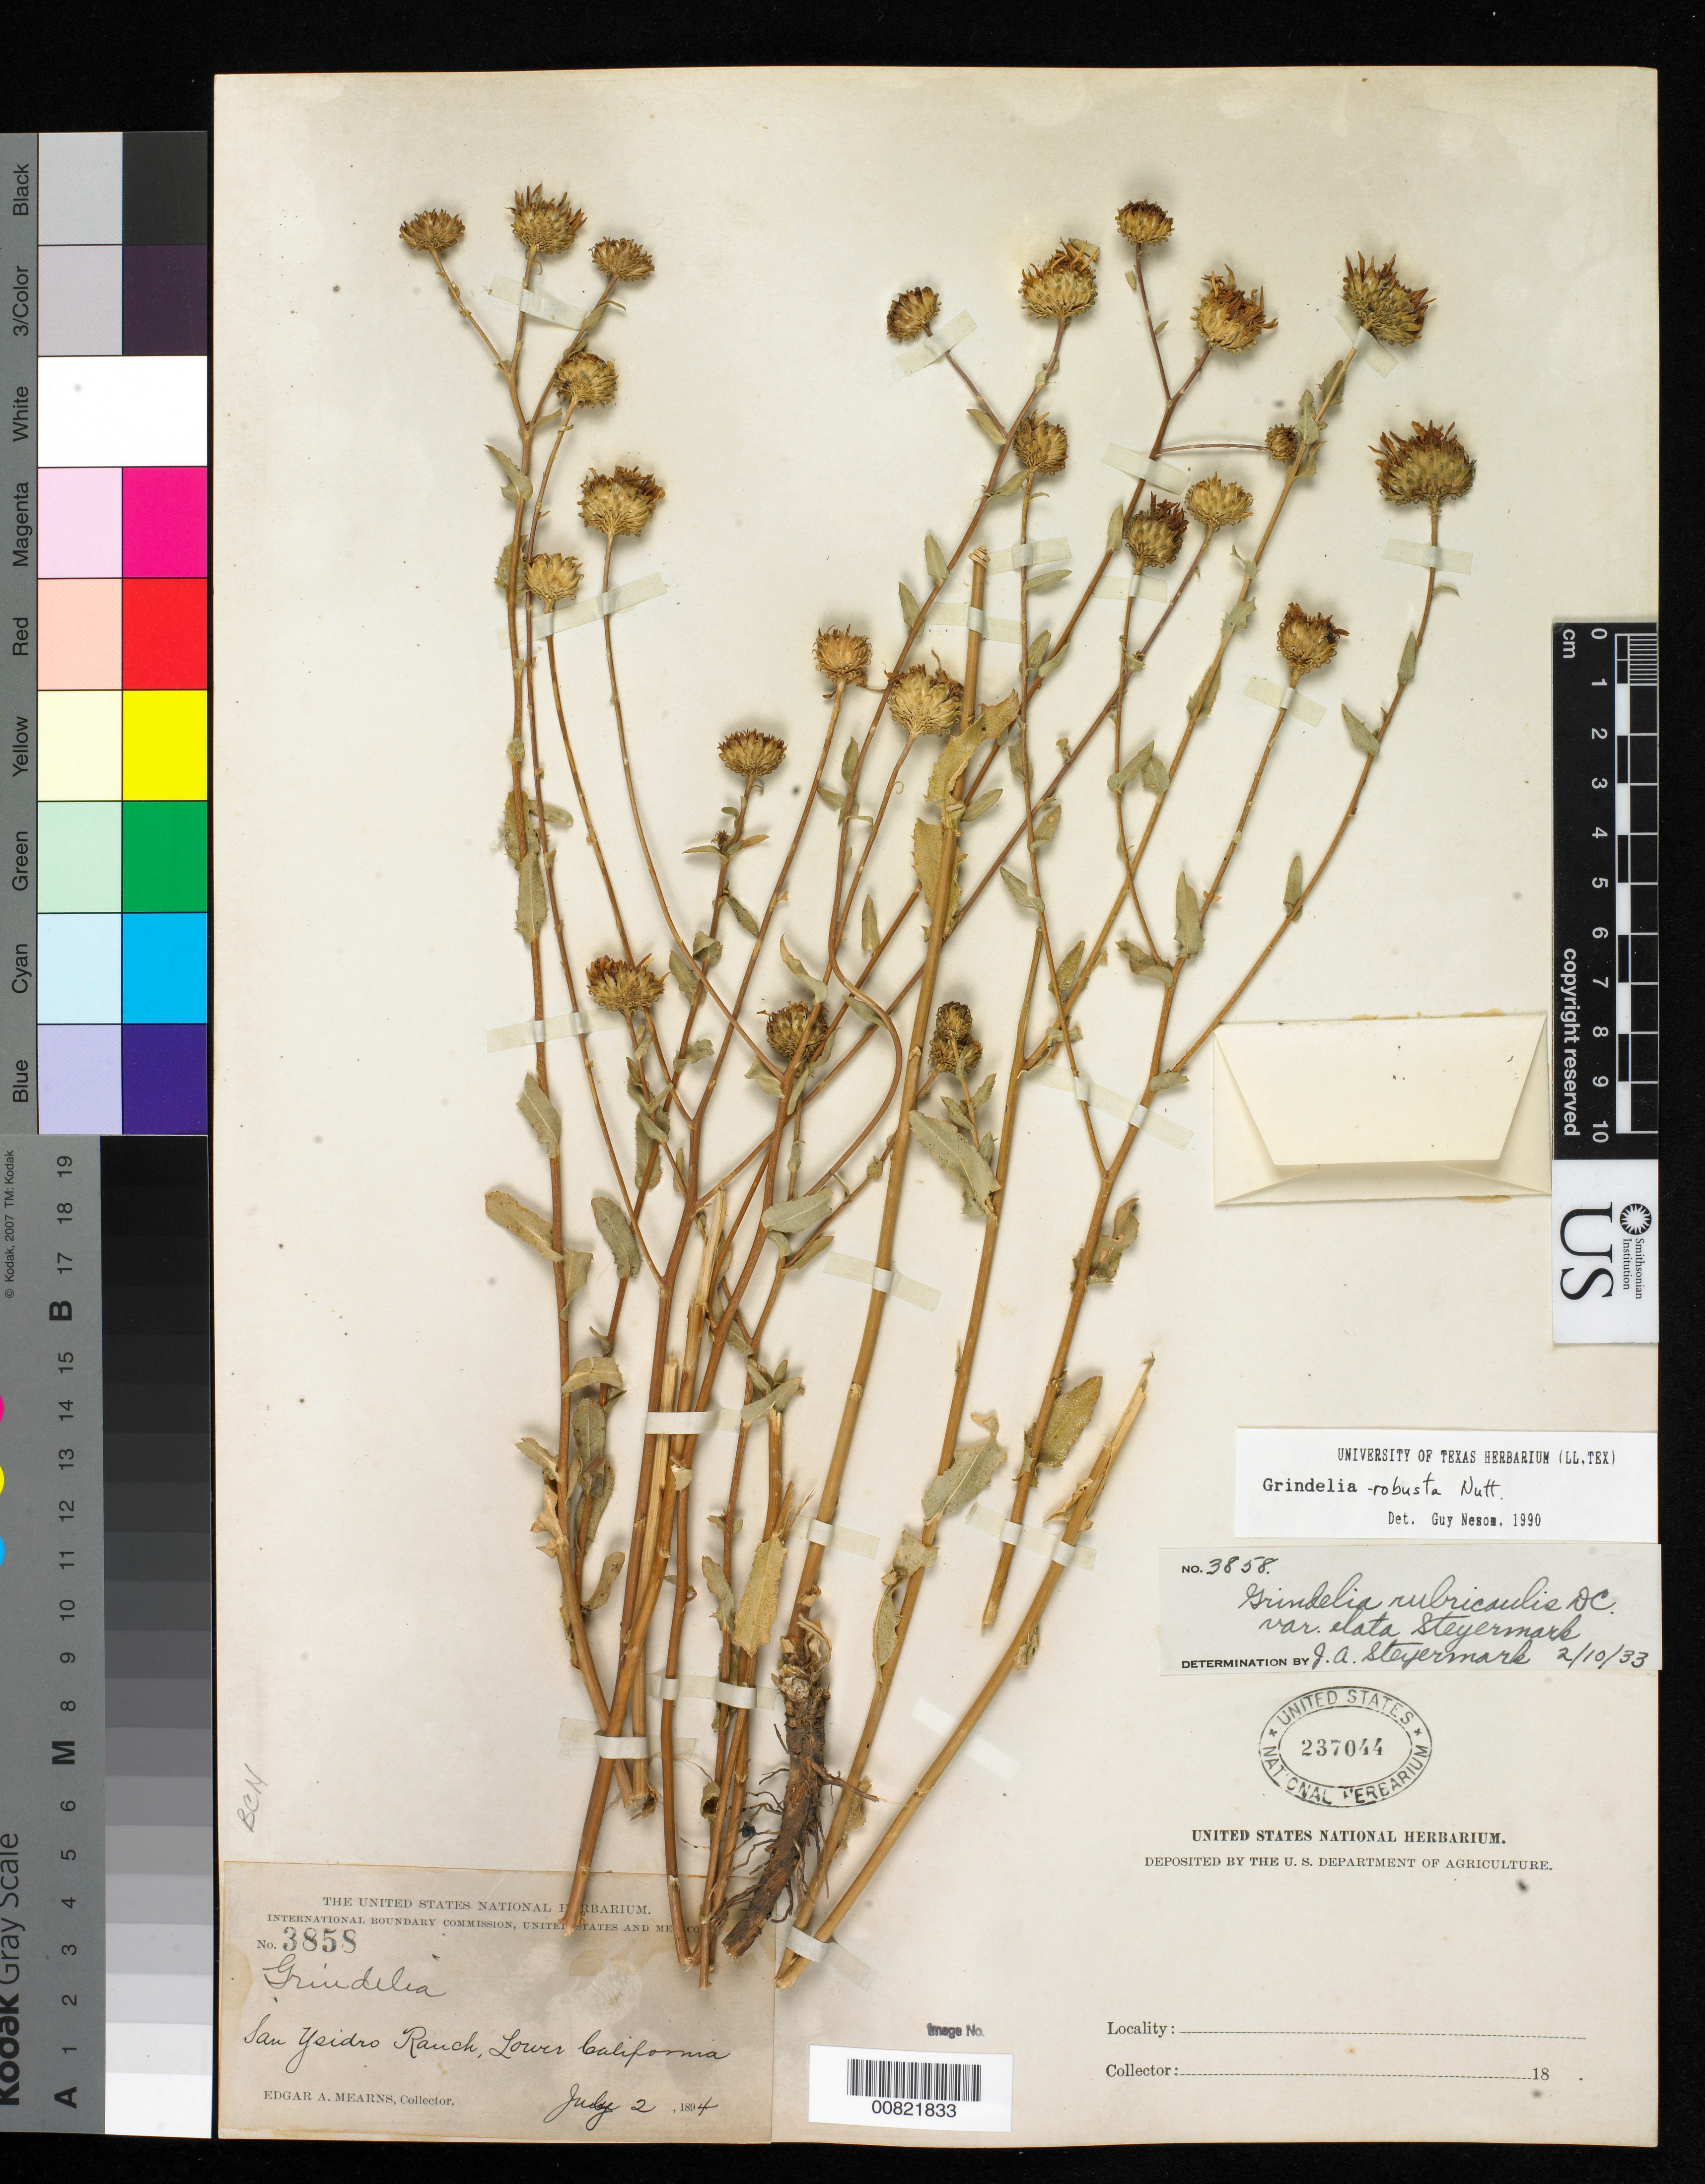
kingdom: Plantae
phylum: Tracheophyta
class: Magnoliopsida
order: Asterales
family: Asteraceae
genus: Grindelia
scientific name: Grindelia robusta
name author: Nutt.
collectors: E. A. Mearns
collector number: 3858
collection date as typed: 02 Jul 1894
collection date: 1894-07-02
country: Mexico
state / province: Baja California Norte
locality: San Isidro Ranch, Baja California.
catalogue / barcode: US 237044